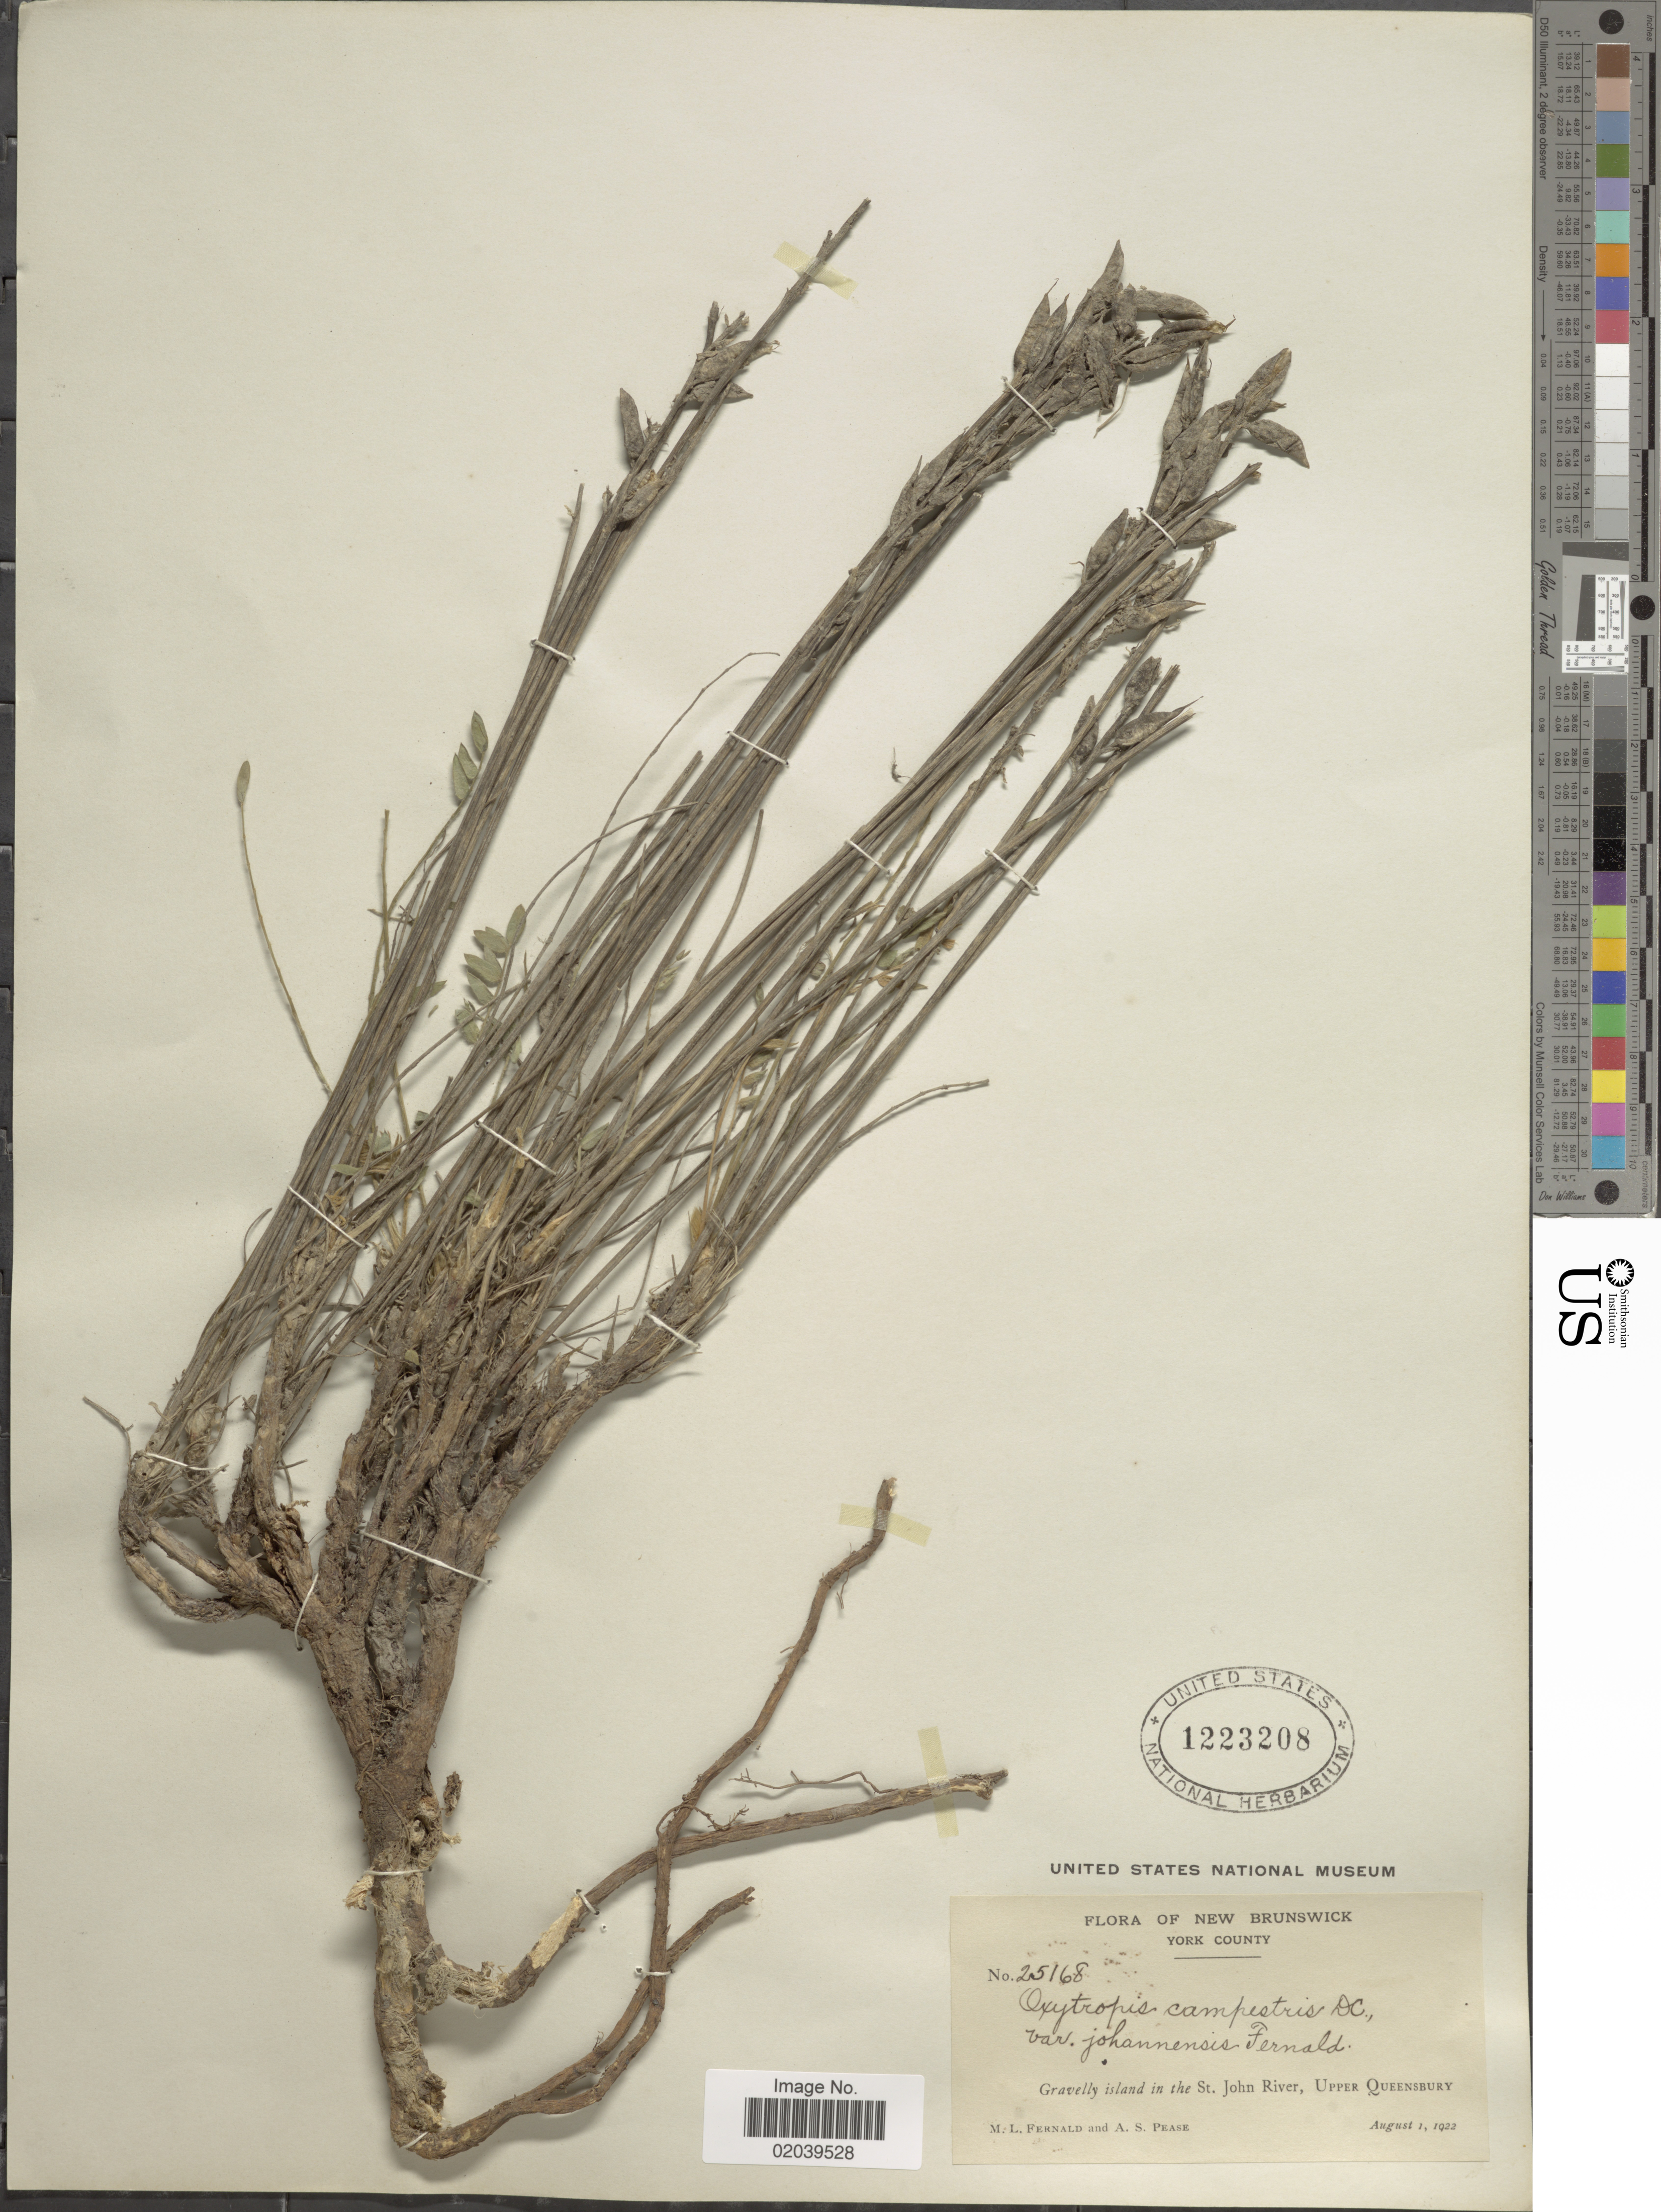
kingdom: Plantae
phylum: Tracheophyta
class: Magnoliopsida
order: Fabales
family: Fabaceae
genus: Oxytropis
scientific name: Oxytropis campestris var. johannensis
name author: Fernald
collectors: M. L. Fernald & A. S. Pease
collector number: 25168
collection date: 1922-08-01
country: Canada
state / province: New Brunswick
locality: New Brunswick, York County, Gravelly Island in the St. John River, Upper Queensbury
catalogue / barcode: US 1223208